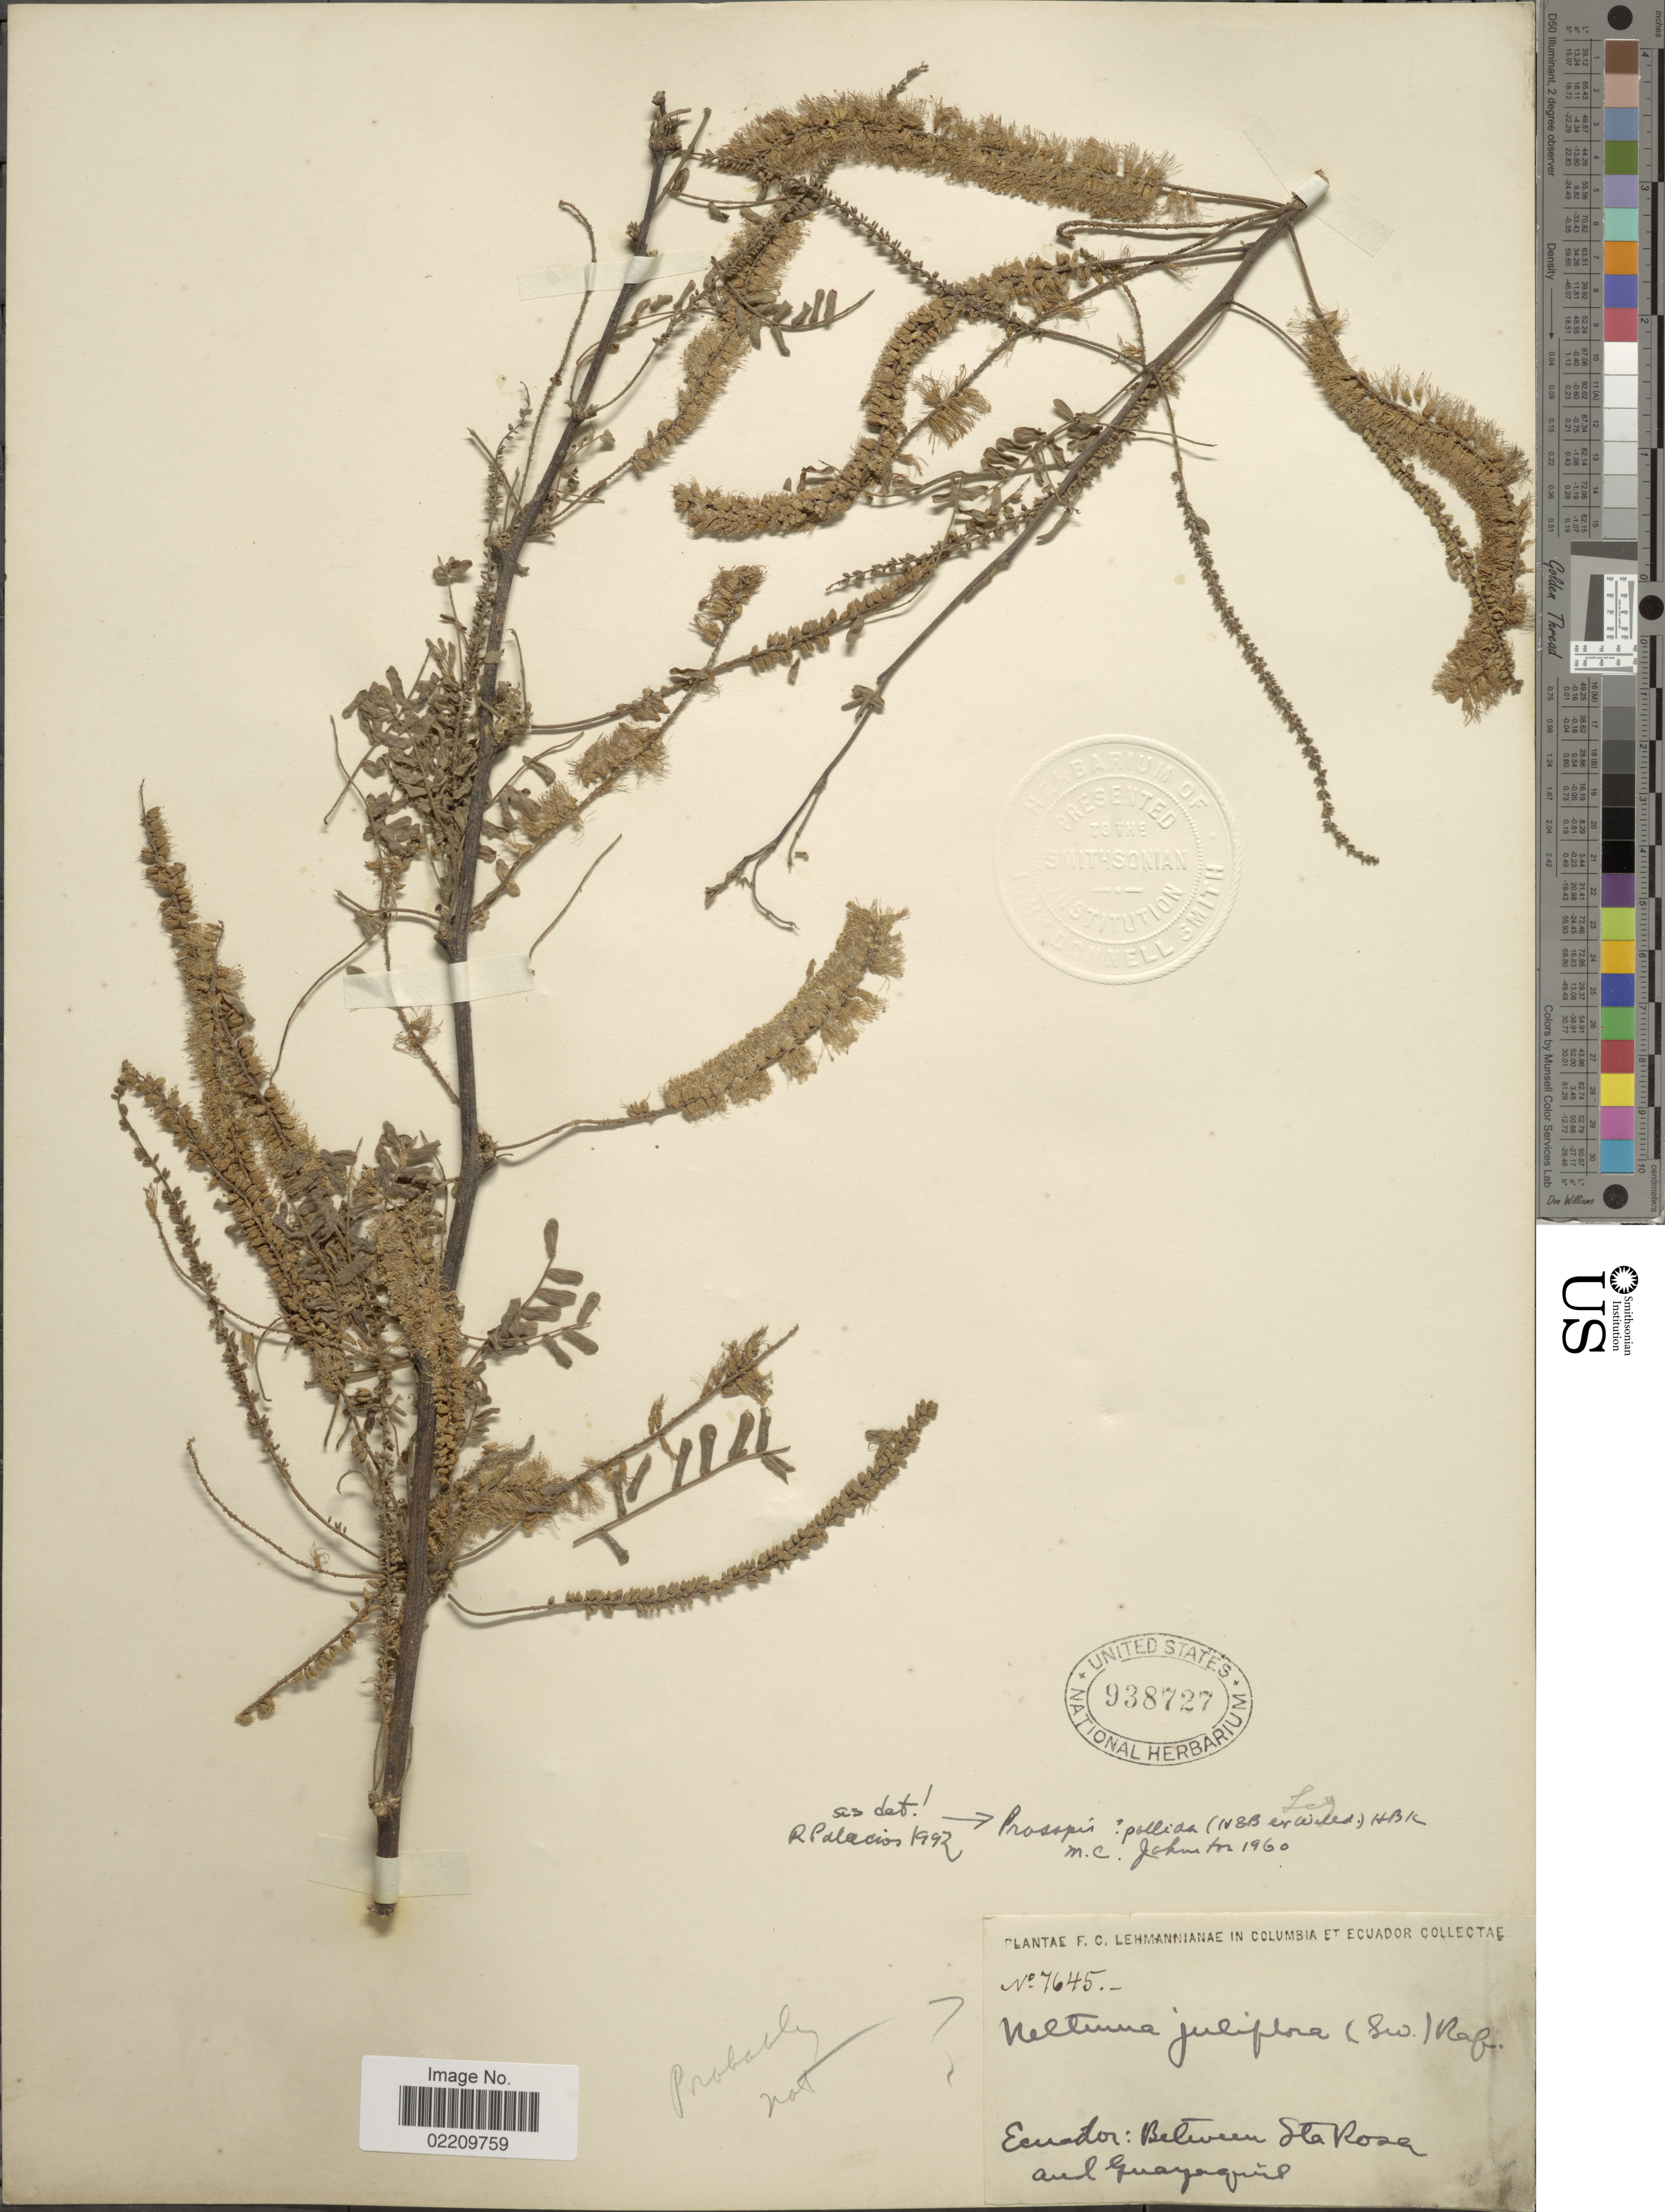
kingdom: Plantae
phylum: Tracheophyta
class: Magnoliopsida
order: Fabales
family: Fabaceae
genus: Neltuma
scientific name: Neltuma pallida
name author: (Humb. & Bonpl. ex Willd.) C. E. Hughes & G.P. Lewis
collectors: F. C. Lehmann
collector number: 7645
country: Ecuador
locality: Ecuador: Between Sta Rosa and Guayaquil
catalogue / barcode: US 938727